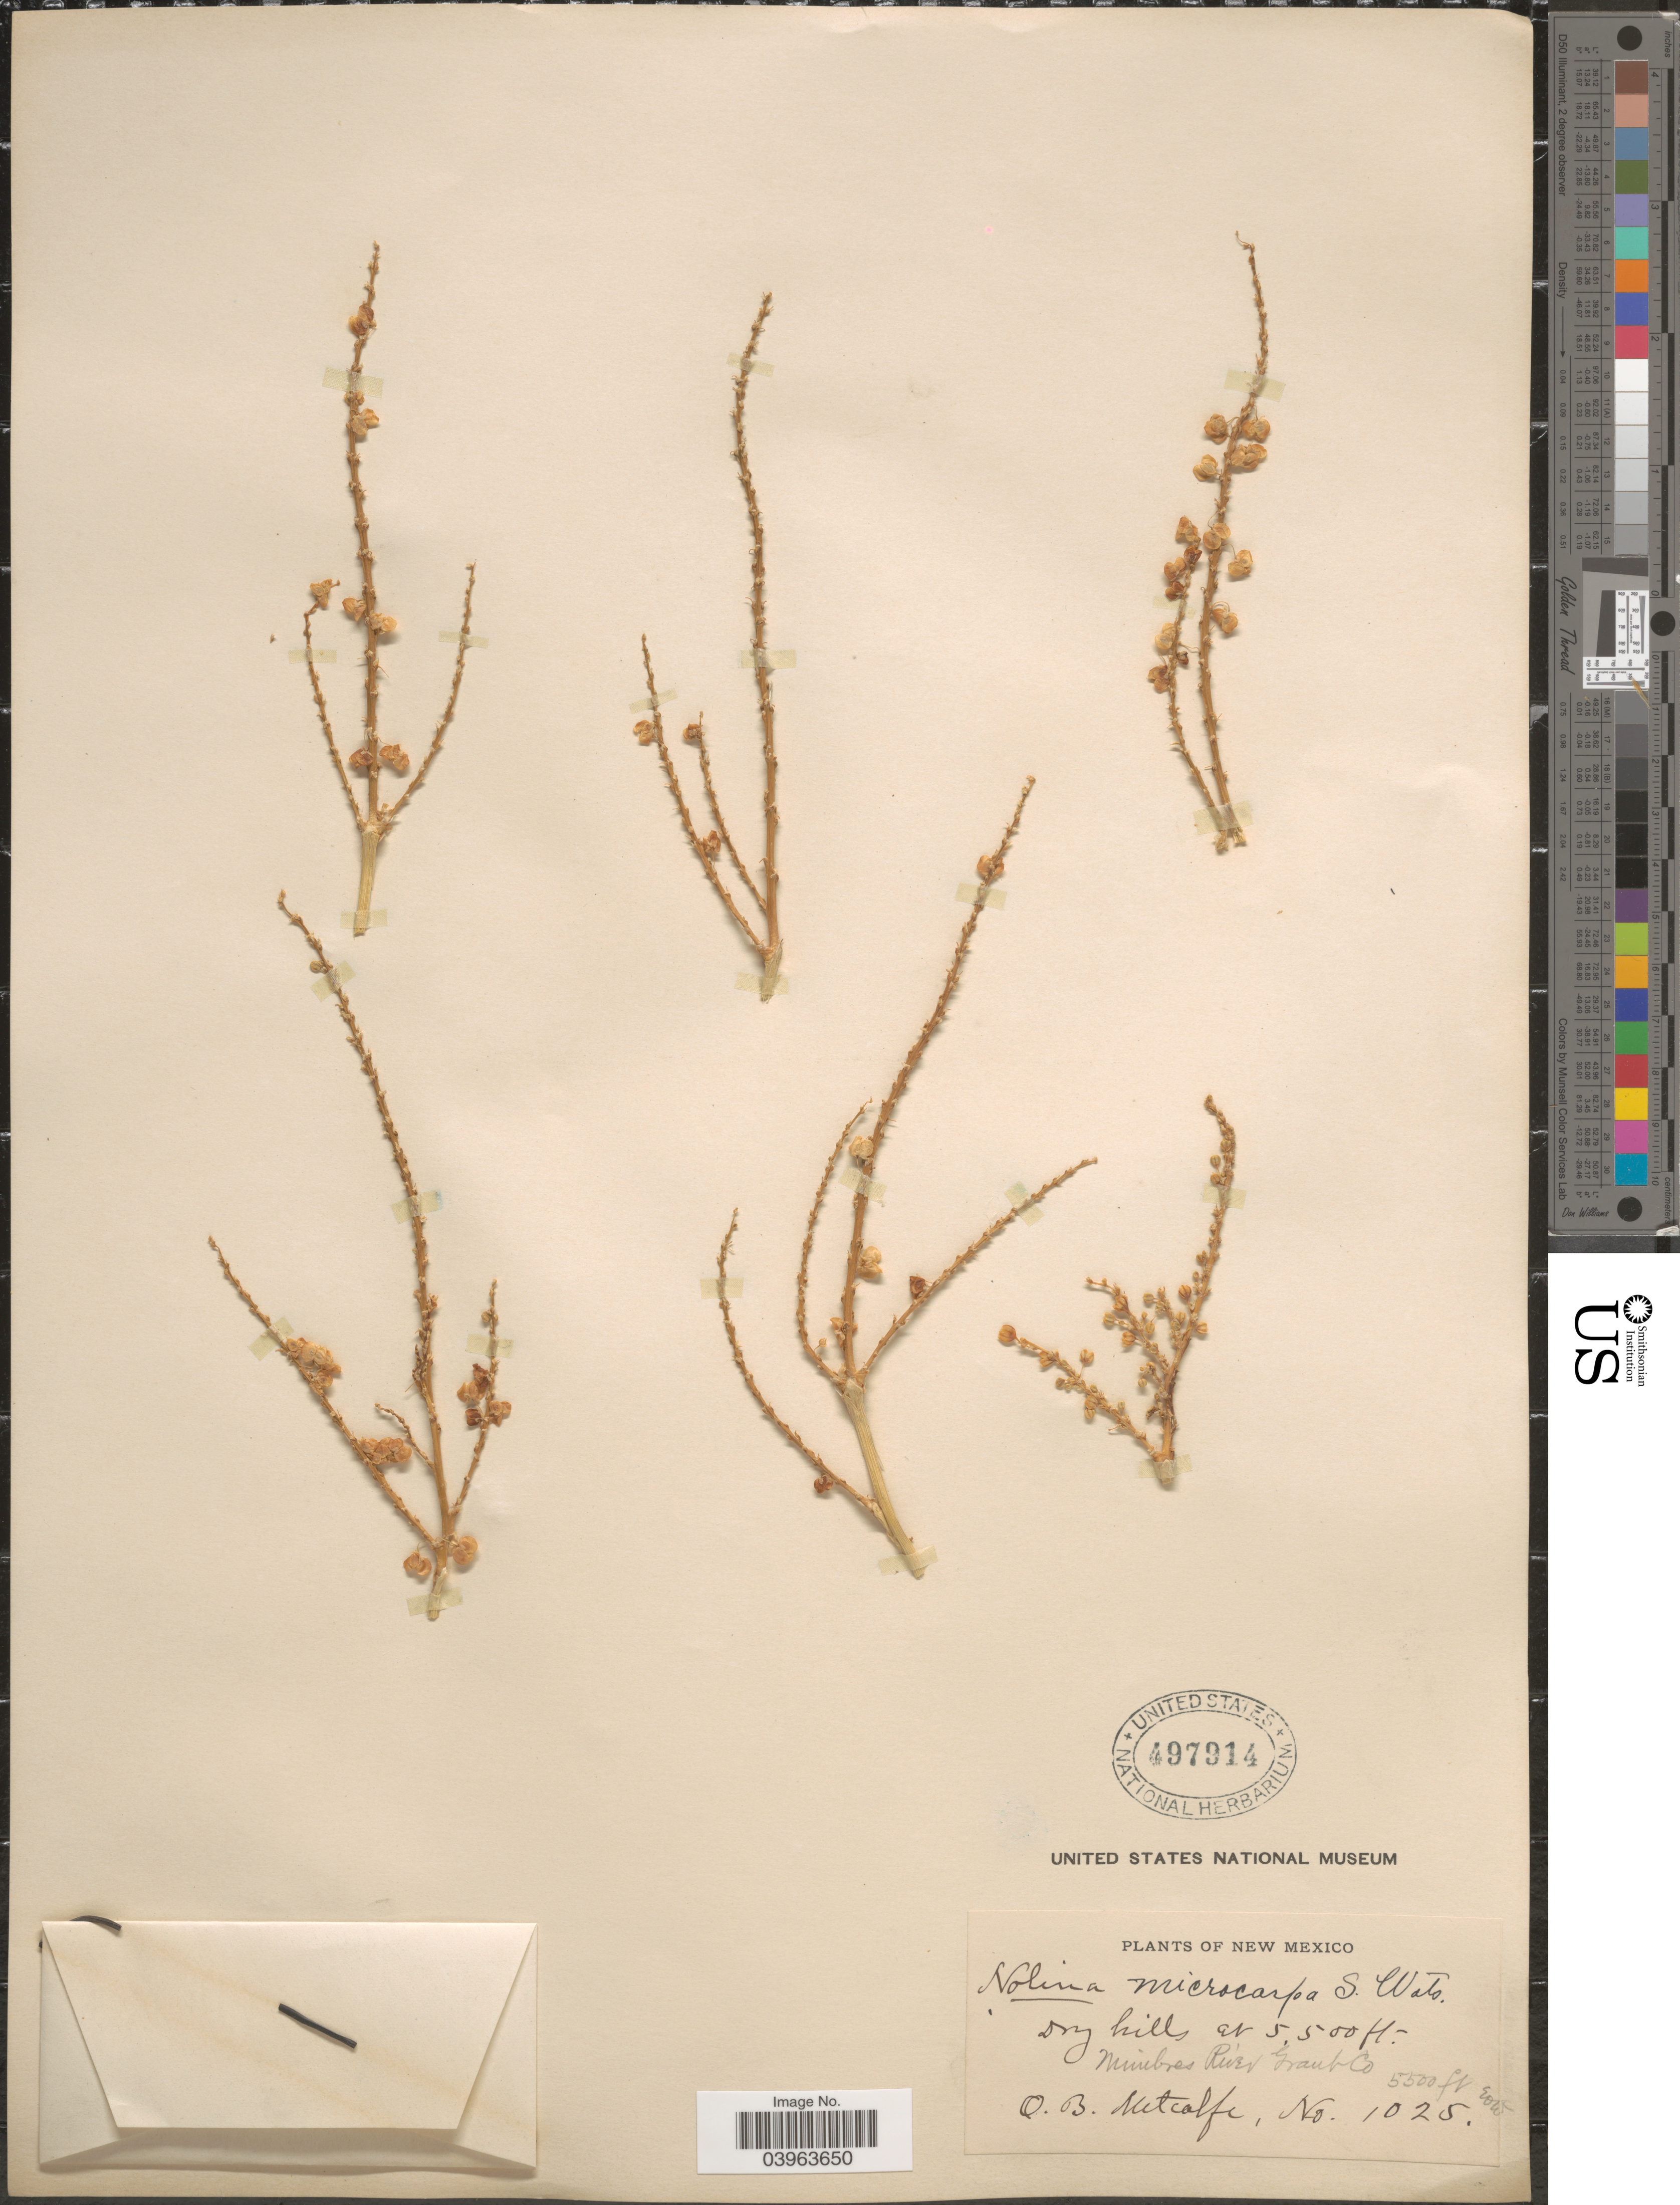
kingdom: Plantae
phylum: Tracheophyta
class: Liliopsida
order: Asparagales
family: Asparagaceae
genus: Nolina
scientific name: Nolina microcarpa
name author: S. Watson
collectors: O. B. Metcalfe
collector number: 1025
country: United States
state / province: New Mexico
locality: Minibres River, Grant Co.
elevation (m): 1676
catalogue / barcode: US 497914